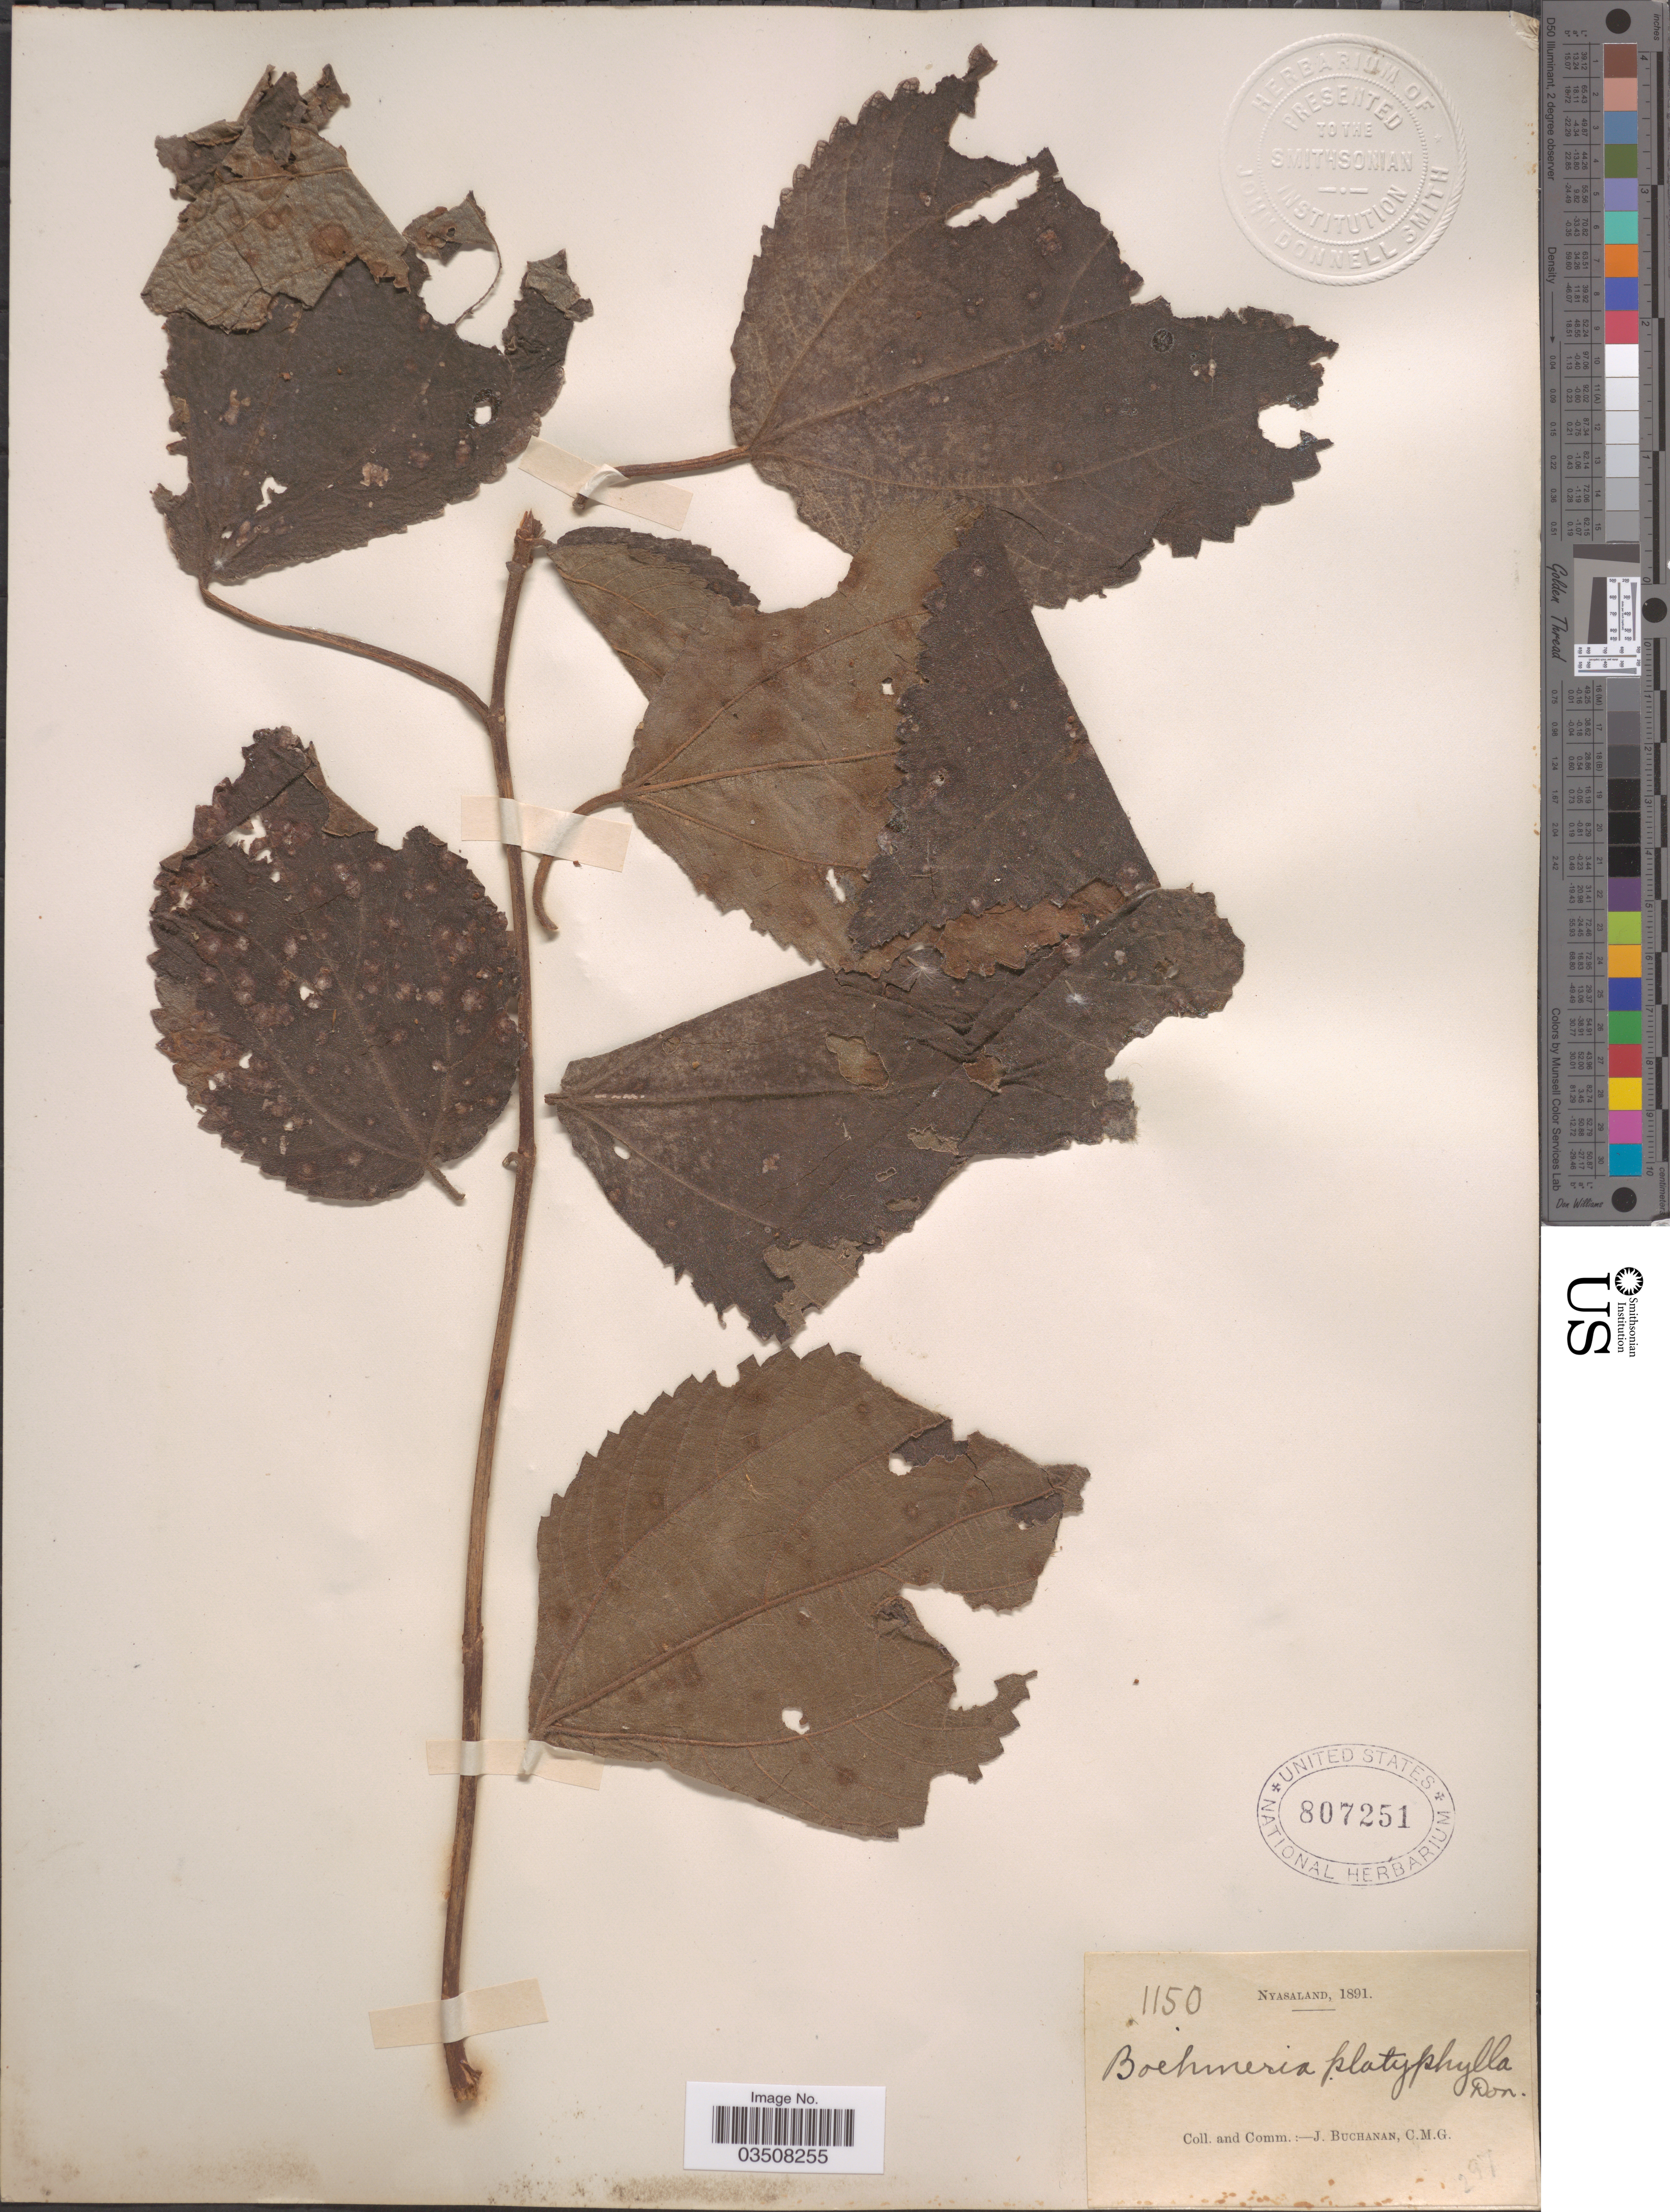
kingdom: Plantae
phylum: Tracheophyta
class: Magnoliopsida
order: Rosales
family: Urticaceae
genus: Boehmeria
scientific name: Boehmeria platyphylla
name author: G. Don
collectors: J. Buchanan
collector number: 1150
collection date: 1891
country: Malawi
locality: Nyasaland.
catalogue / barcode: US 807251